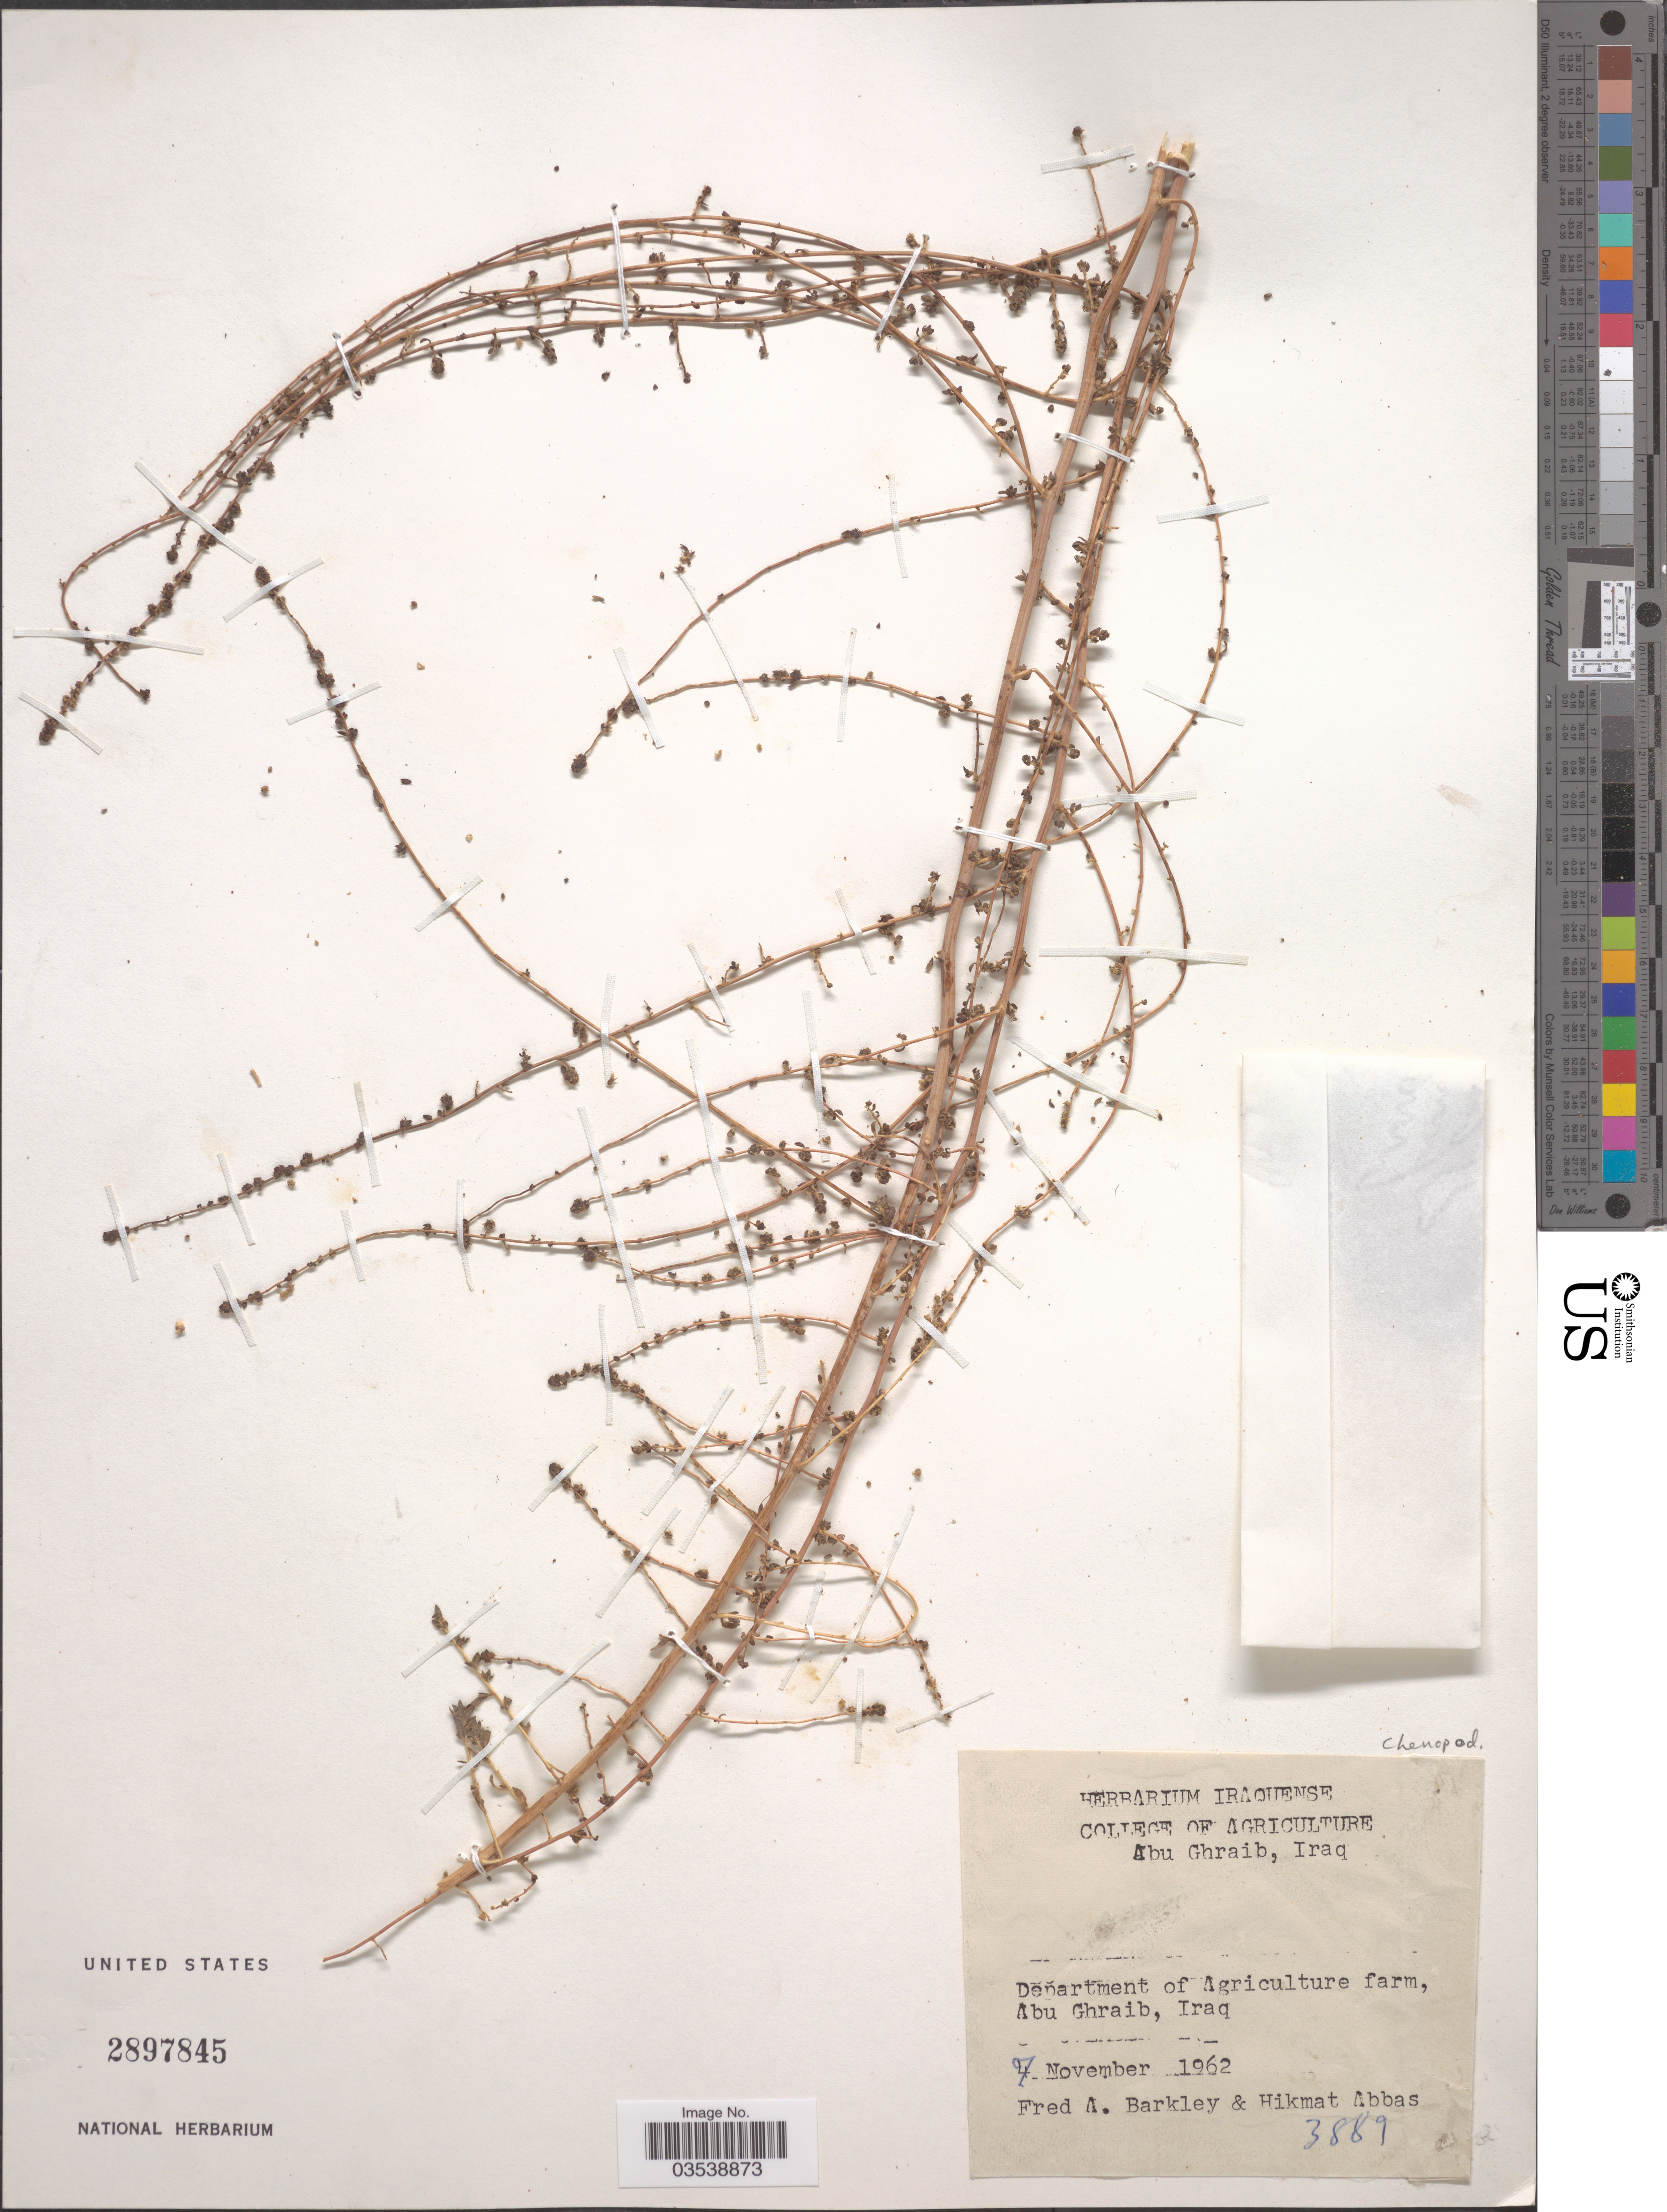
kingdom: Plantae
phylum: Tracheophyta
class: Magnoliopsida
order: Caryophyllales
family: Amaranthaceae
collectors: F. A. Barkley & H. Abbas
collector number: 3889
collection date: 1962-11-27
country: Iraq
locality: Department of Agriculture farm, Abu Ghraib.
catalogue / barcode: US 2897845